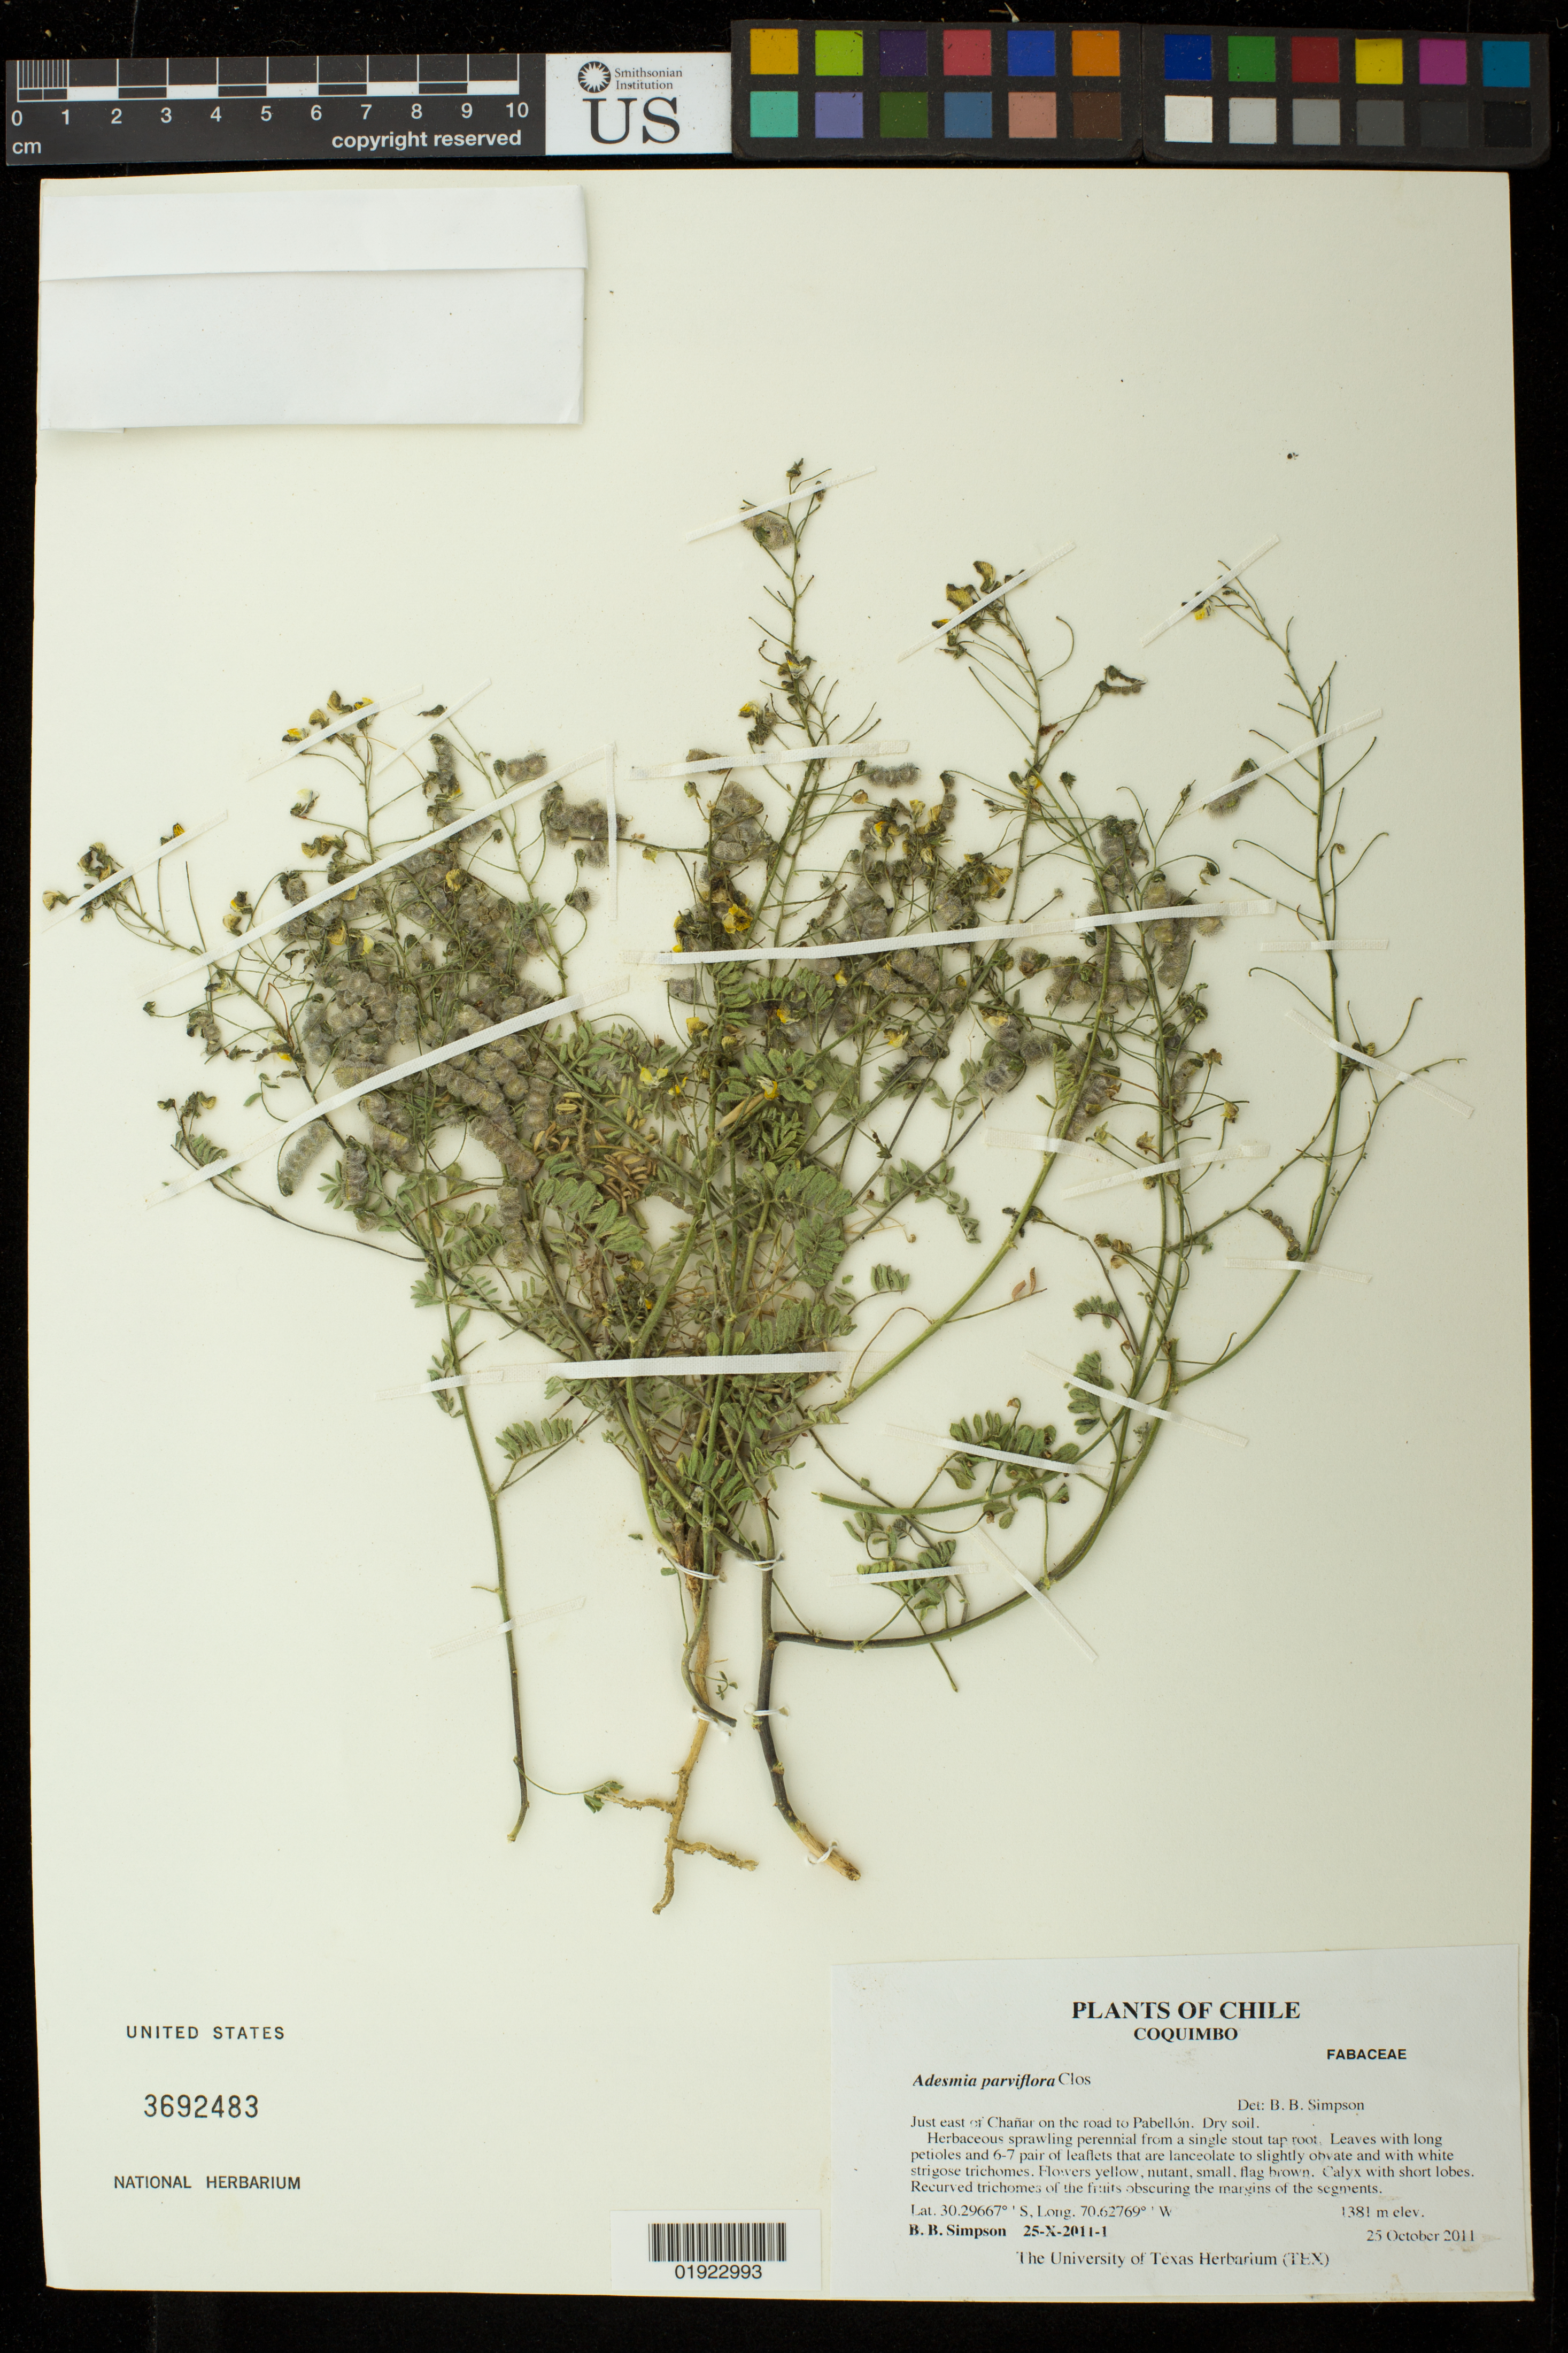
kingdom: Plantae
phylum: Tracheophyta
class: Magnoliopsida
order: Fabales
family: Fabaceae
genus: Adesmia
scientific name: Adesmia parviflora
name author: Clos in Gay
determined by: Simpson, B. B.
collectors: B. Simpson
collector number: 25-X-2011-1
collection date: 2011-11-25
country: Chile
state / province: Coquimbo (IV)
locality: Just east of Chanar on the road to Pabellon.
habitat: Dry soil.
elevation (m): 1381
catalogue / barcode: US 3692483